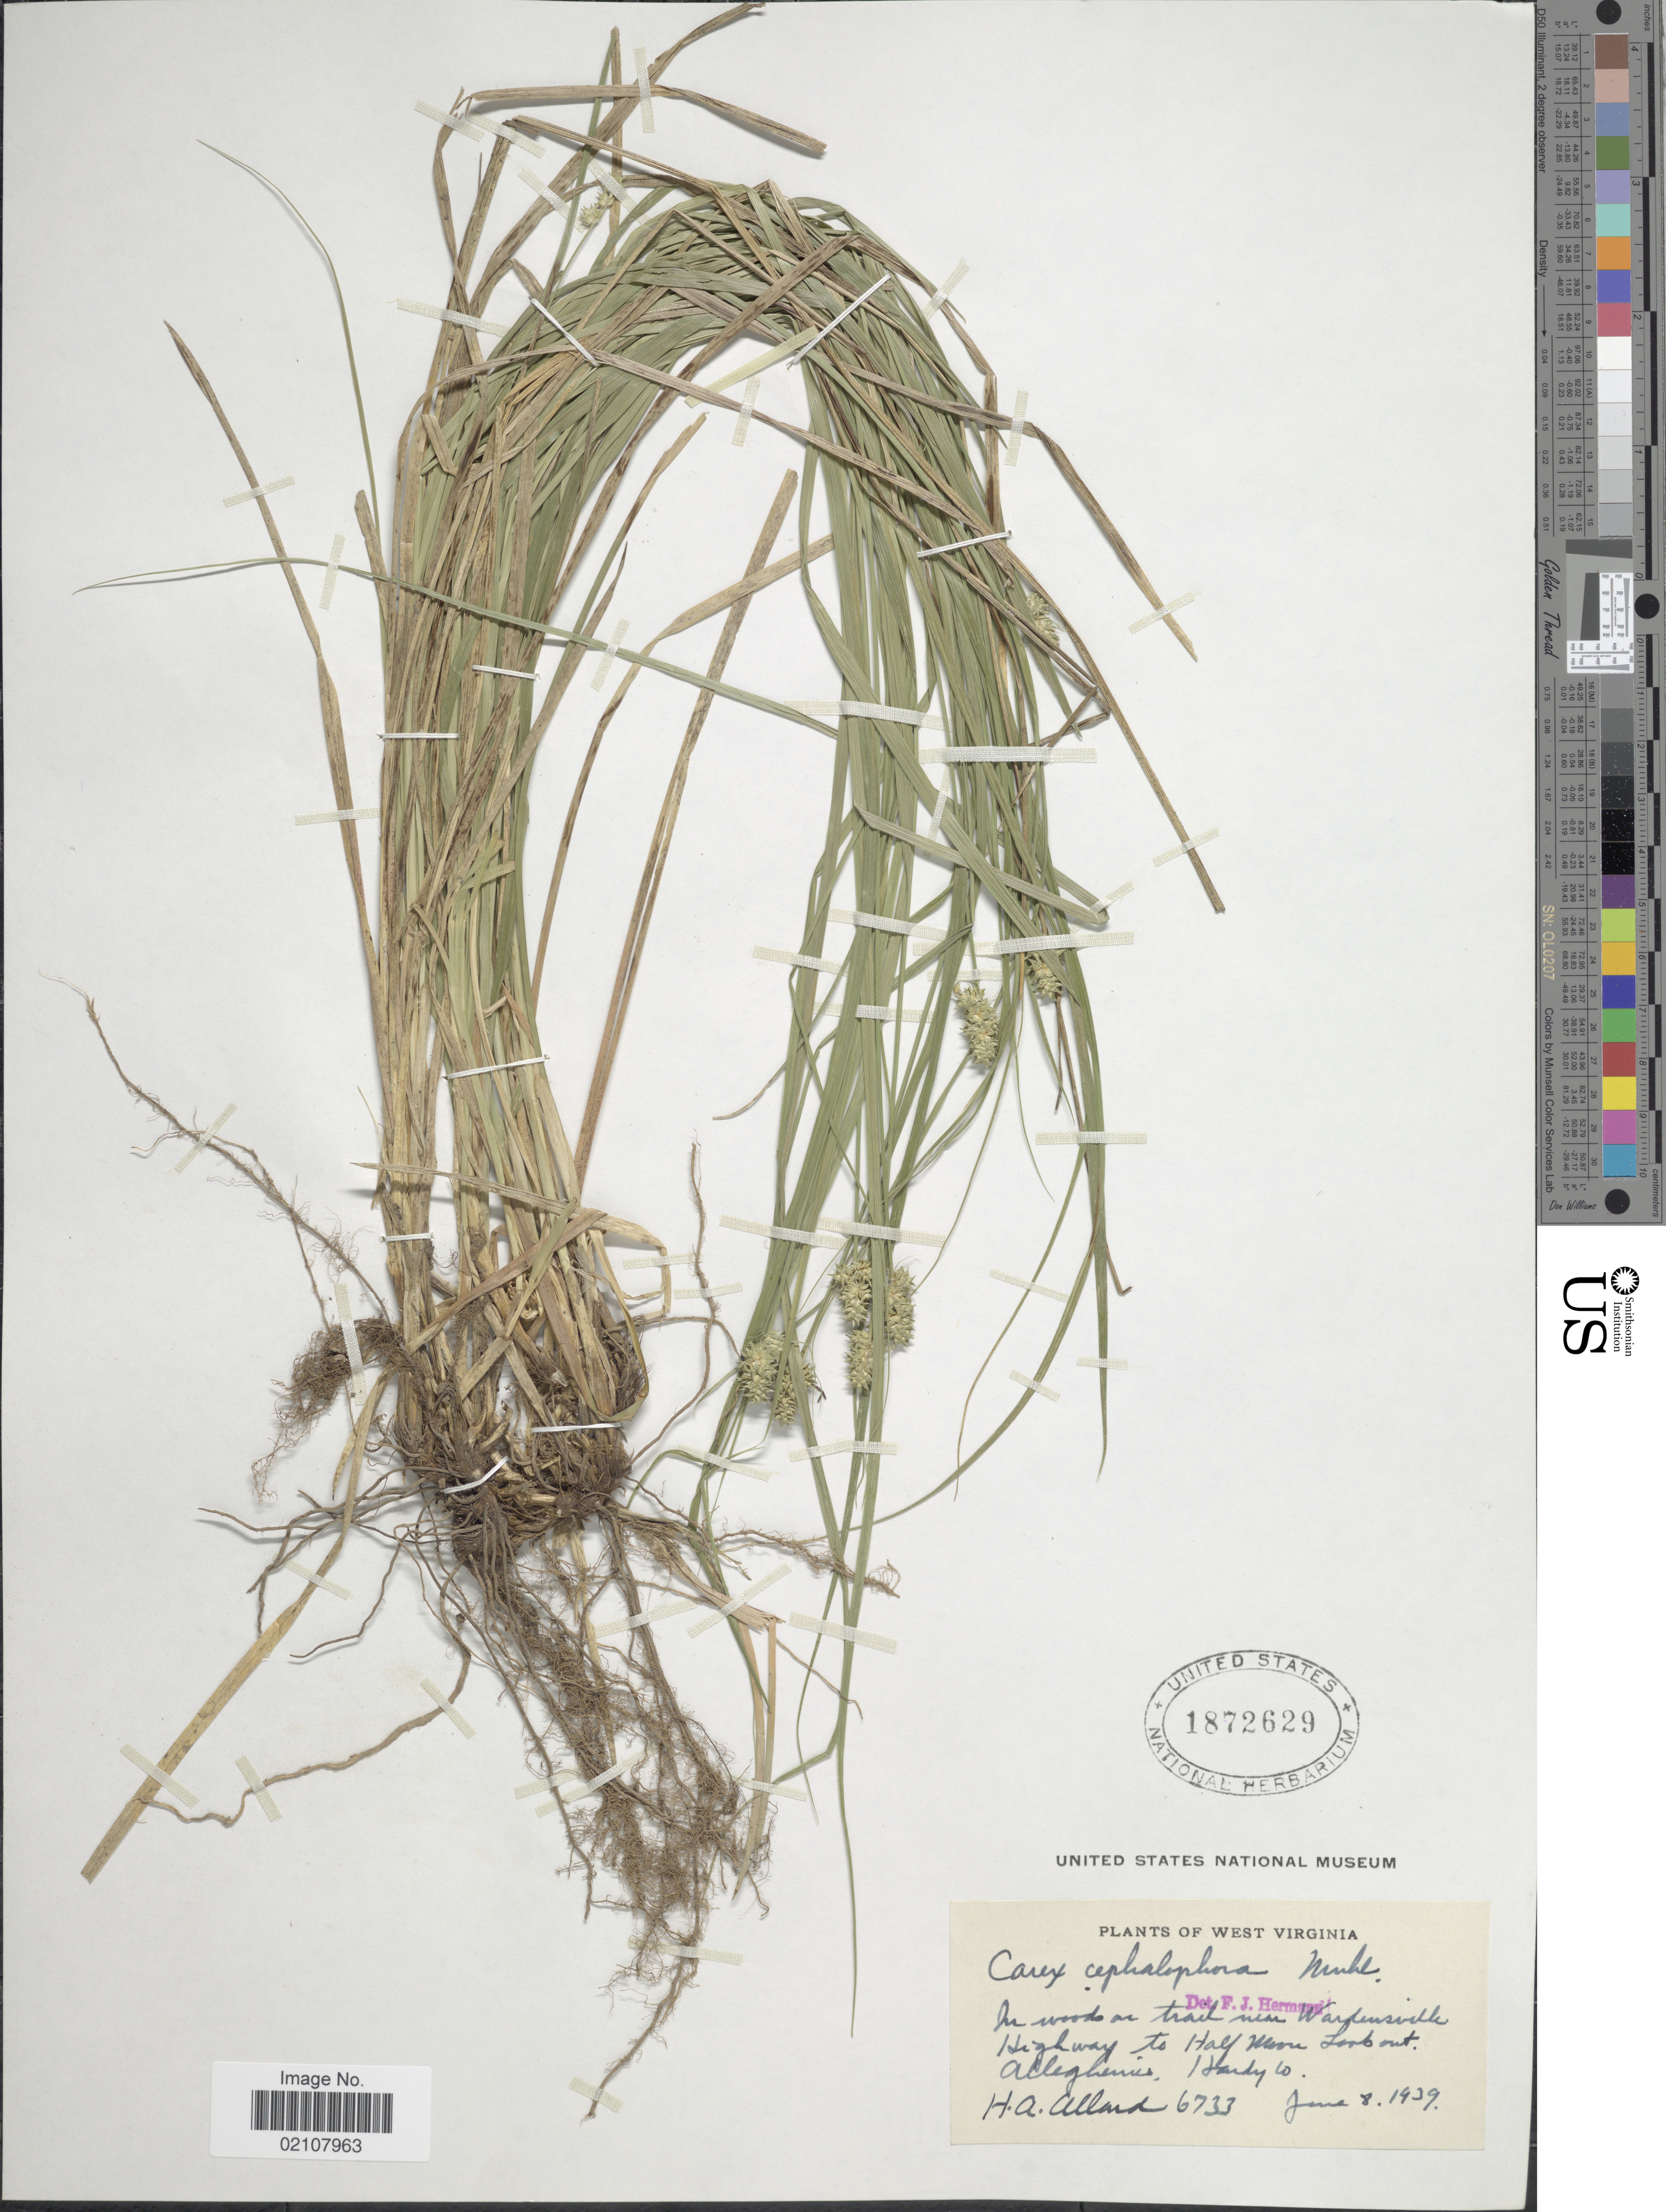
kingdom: Plantae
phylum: Tracheophyta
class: Liliopsida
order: Poales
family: Cyperaceae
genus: Carex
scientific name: Carex cephalophora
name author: Muhl. ex Willd.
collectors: H. A. Allard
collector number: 6733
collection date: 1939-06-08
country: United States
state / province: West Virginia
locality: In woods on trail near Wardensville Highway to Half moon Lookout, Alleghenies, Hardy Co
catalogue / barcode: US 1872629